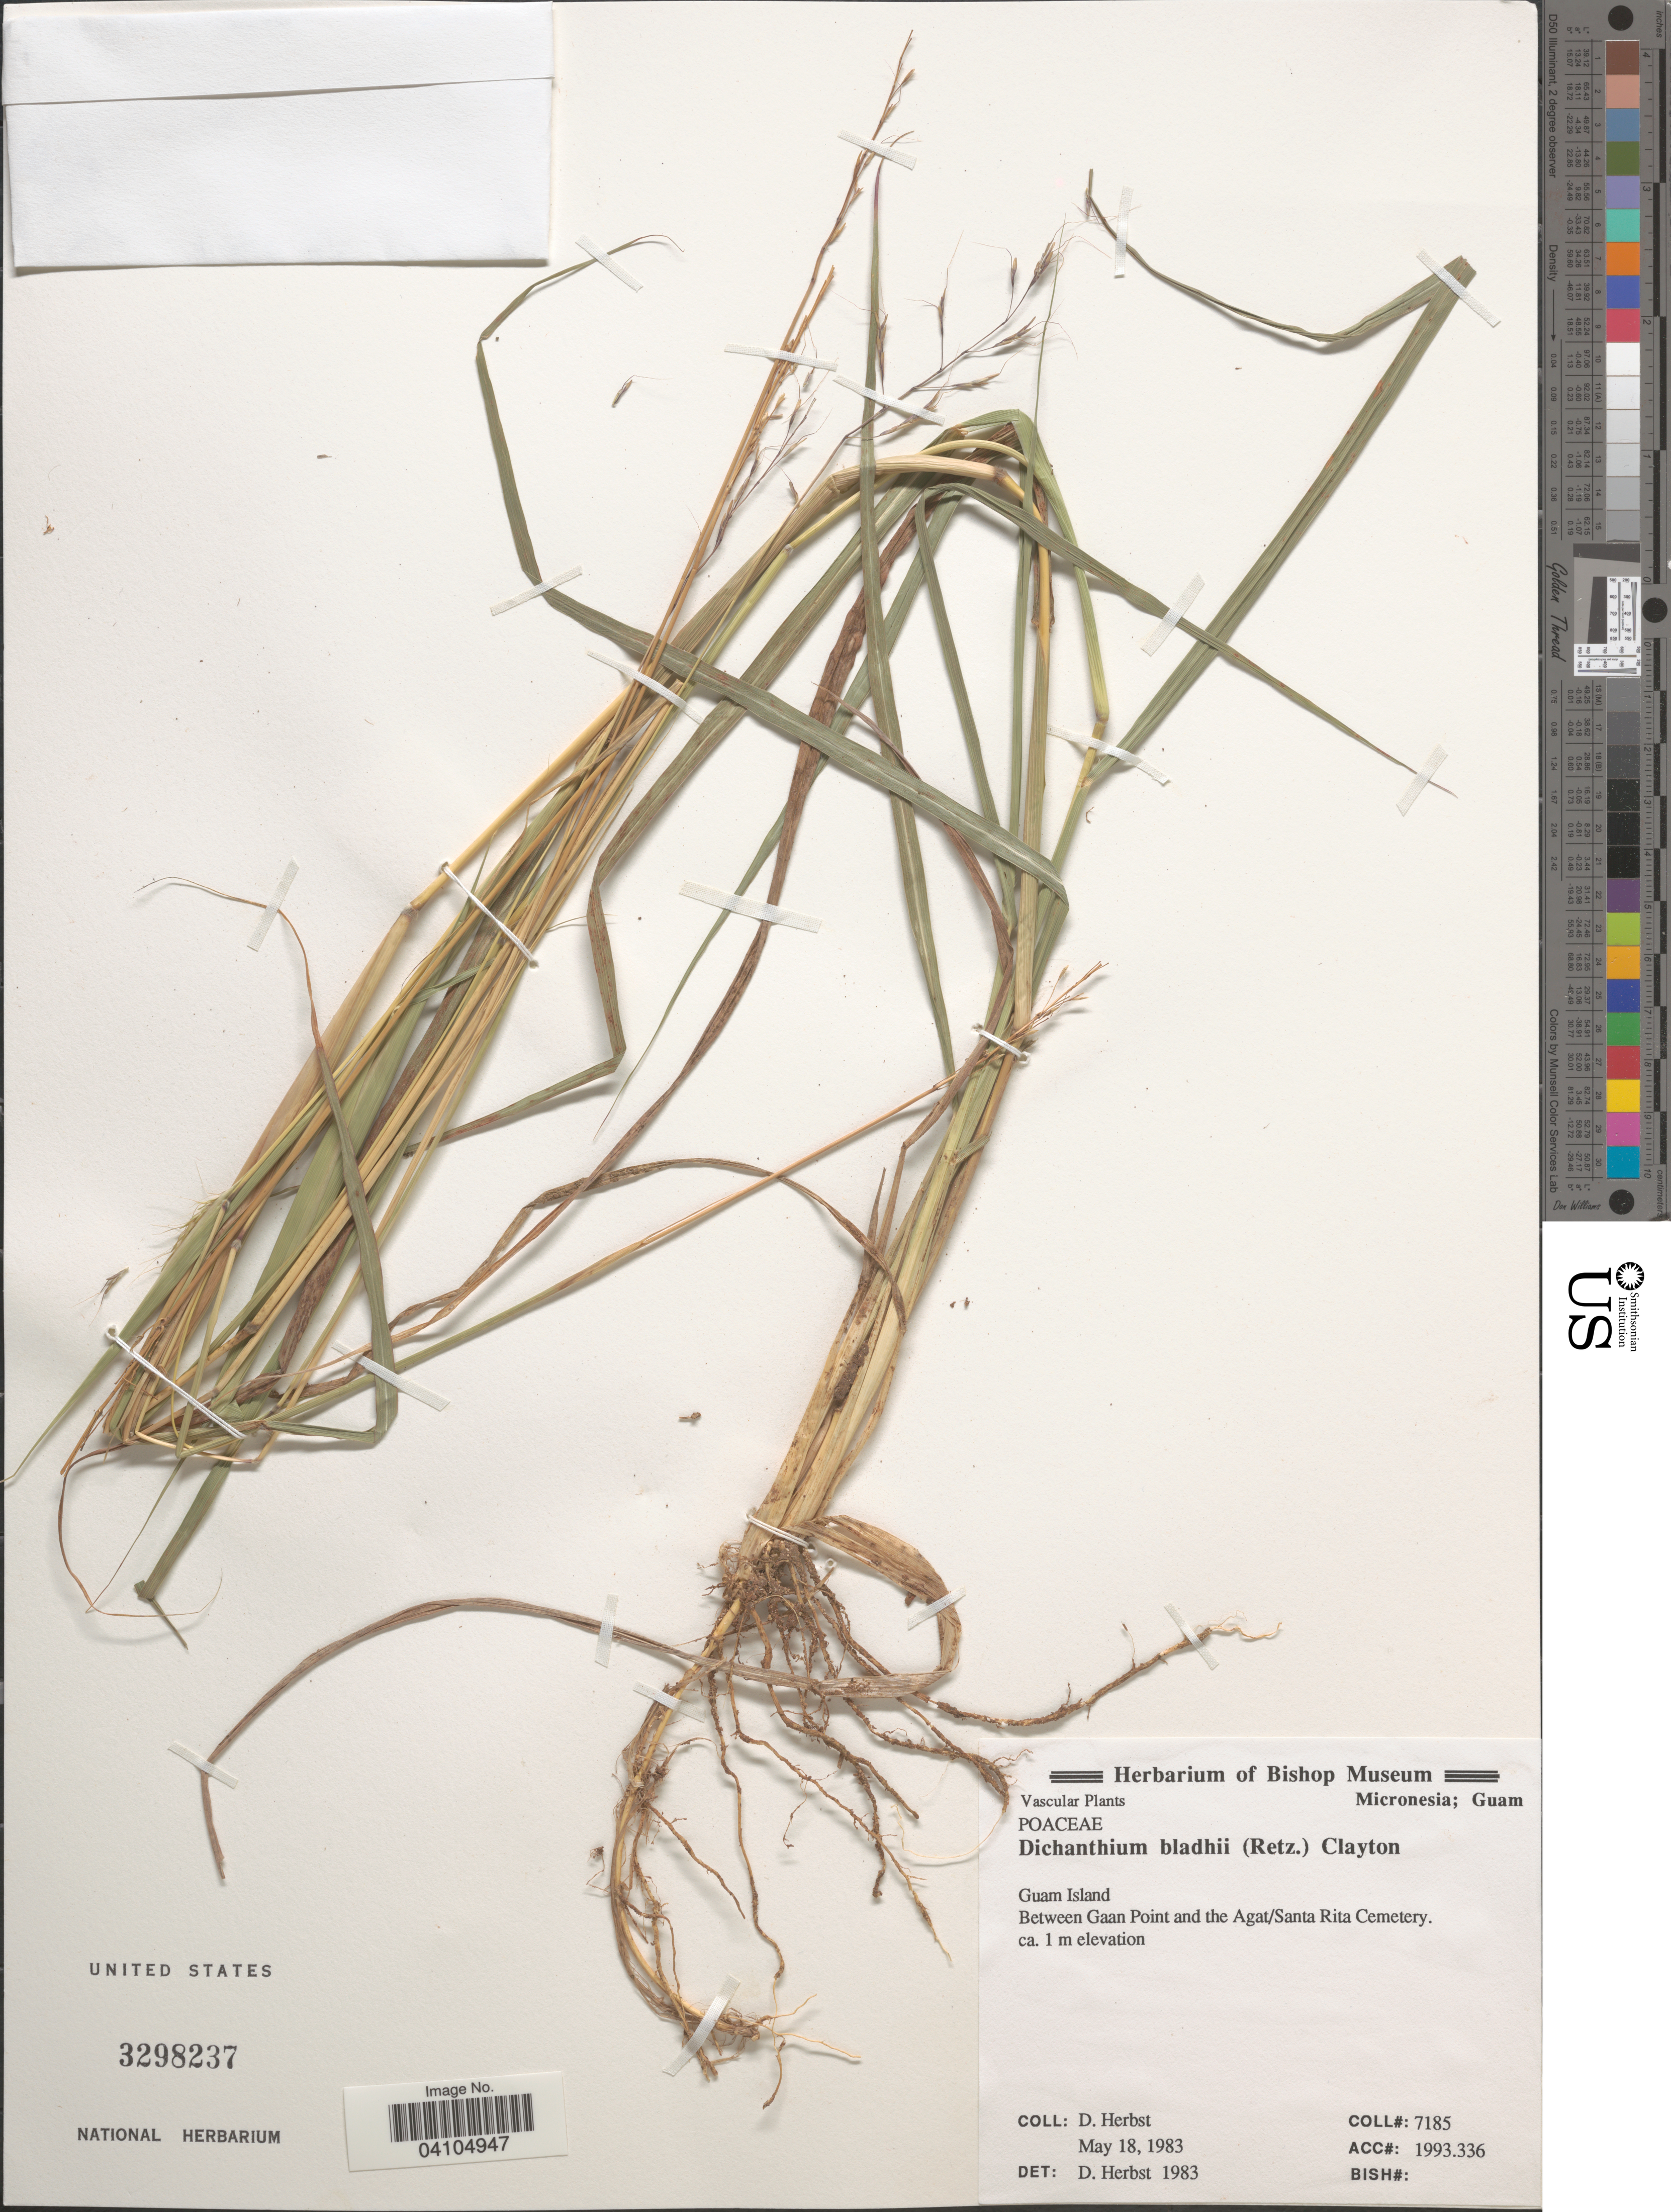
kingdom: Plantae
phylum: Tracheophyta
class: Liliopsida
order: Poales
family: Poaceae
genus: Bothriochloa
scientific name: Bothriochloa bladhii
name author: (Retz.) S.T. Blake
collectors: D. Herbst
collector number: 7185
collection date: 1983-05-18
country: Guam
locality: Guam Island. Between Gaan Point and the Agat/Santa Rita Cemetery.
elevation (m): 1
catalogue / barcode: US 3298237